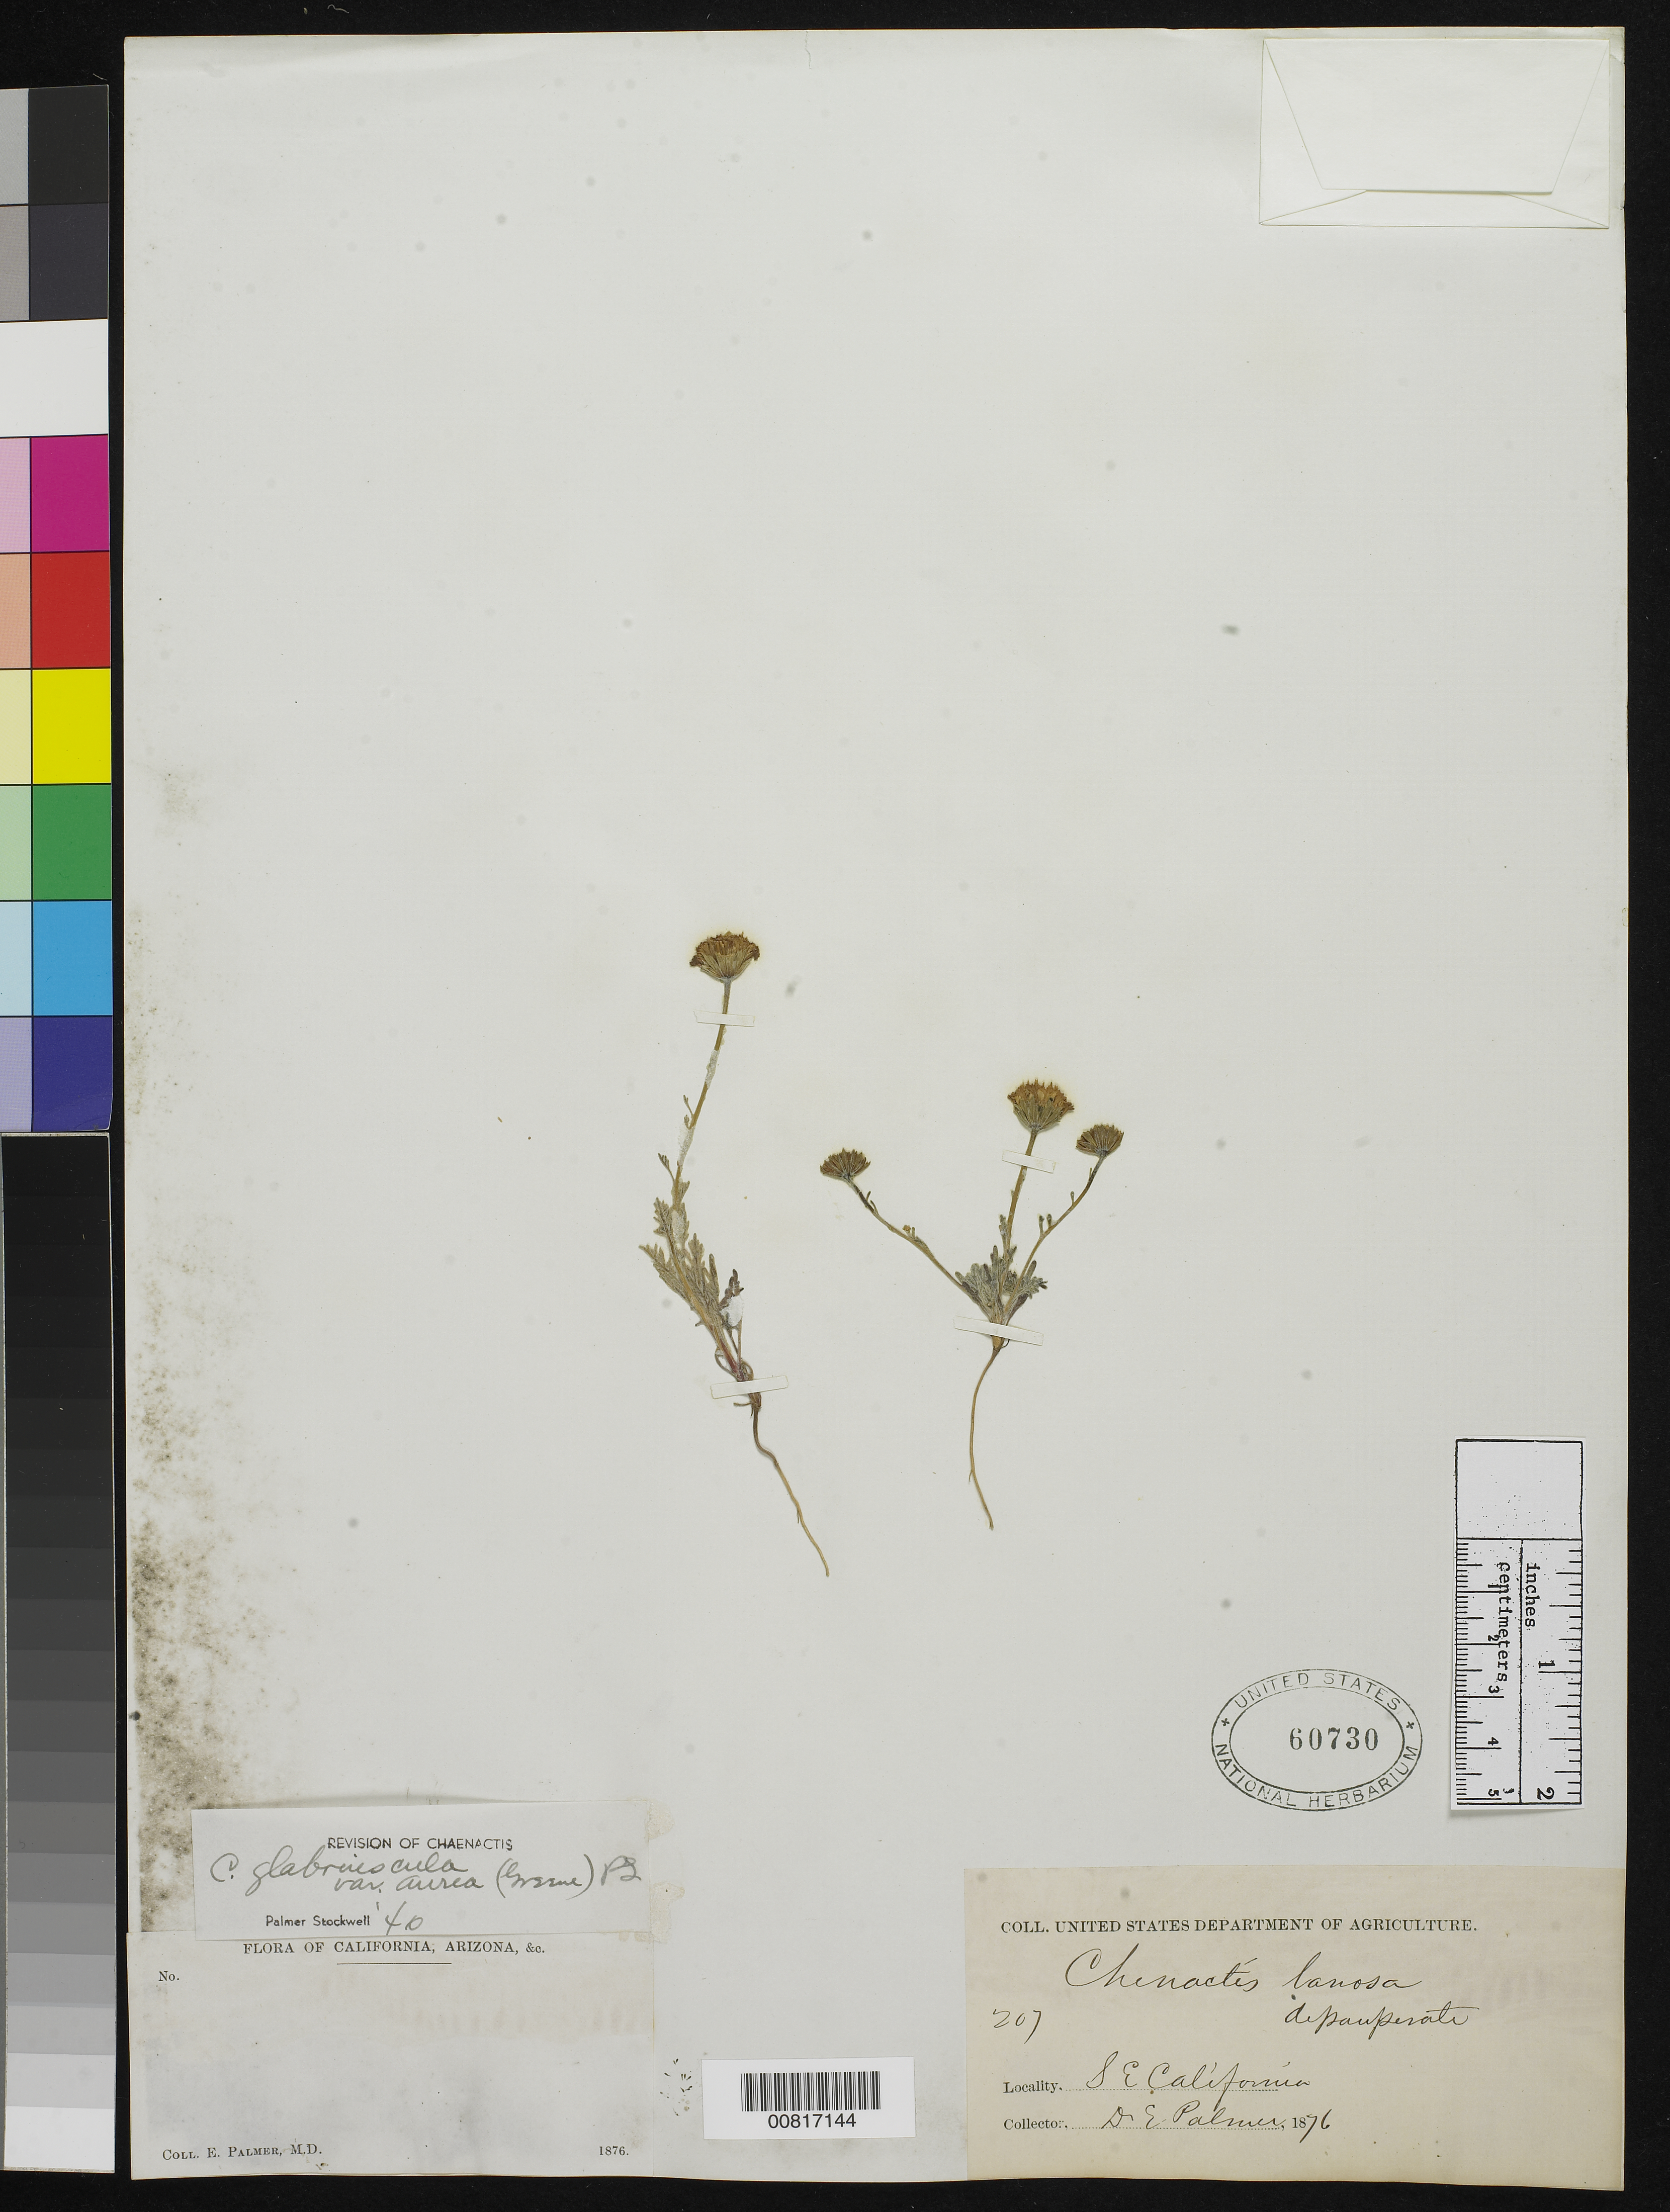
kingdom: Plantae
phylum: Tracheophyta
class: Magnoliopsida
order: Asterales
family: Asteraceae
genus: Chaenactis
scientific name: Chaenactis glabriuscula var. aurea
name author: (Greene ex Rydb.) Stockw.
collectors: E. Palmer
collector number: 207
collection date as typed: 1876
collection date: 1876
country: United States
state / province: California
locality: SE California.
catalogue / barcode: US 60730